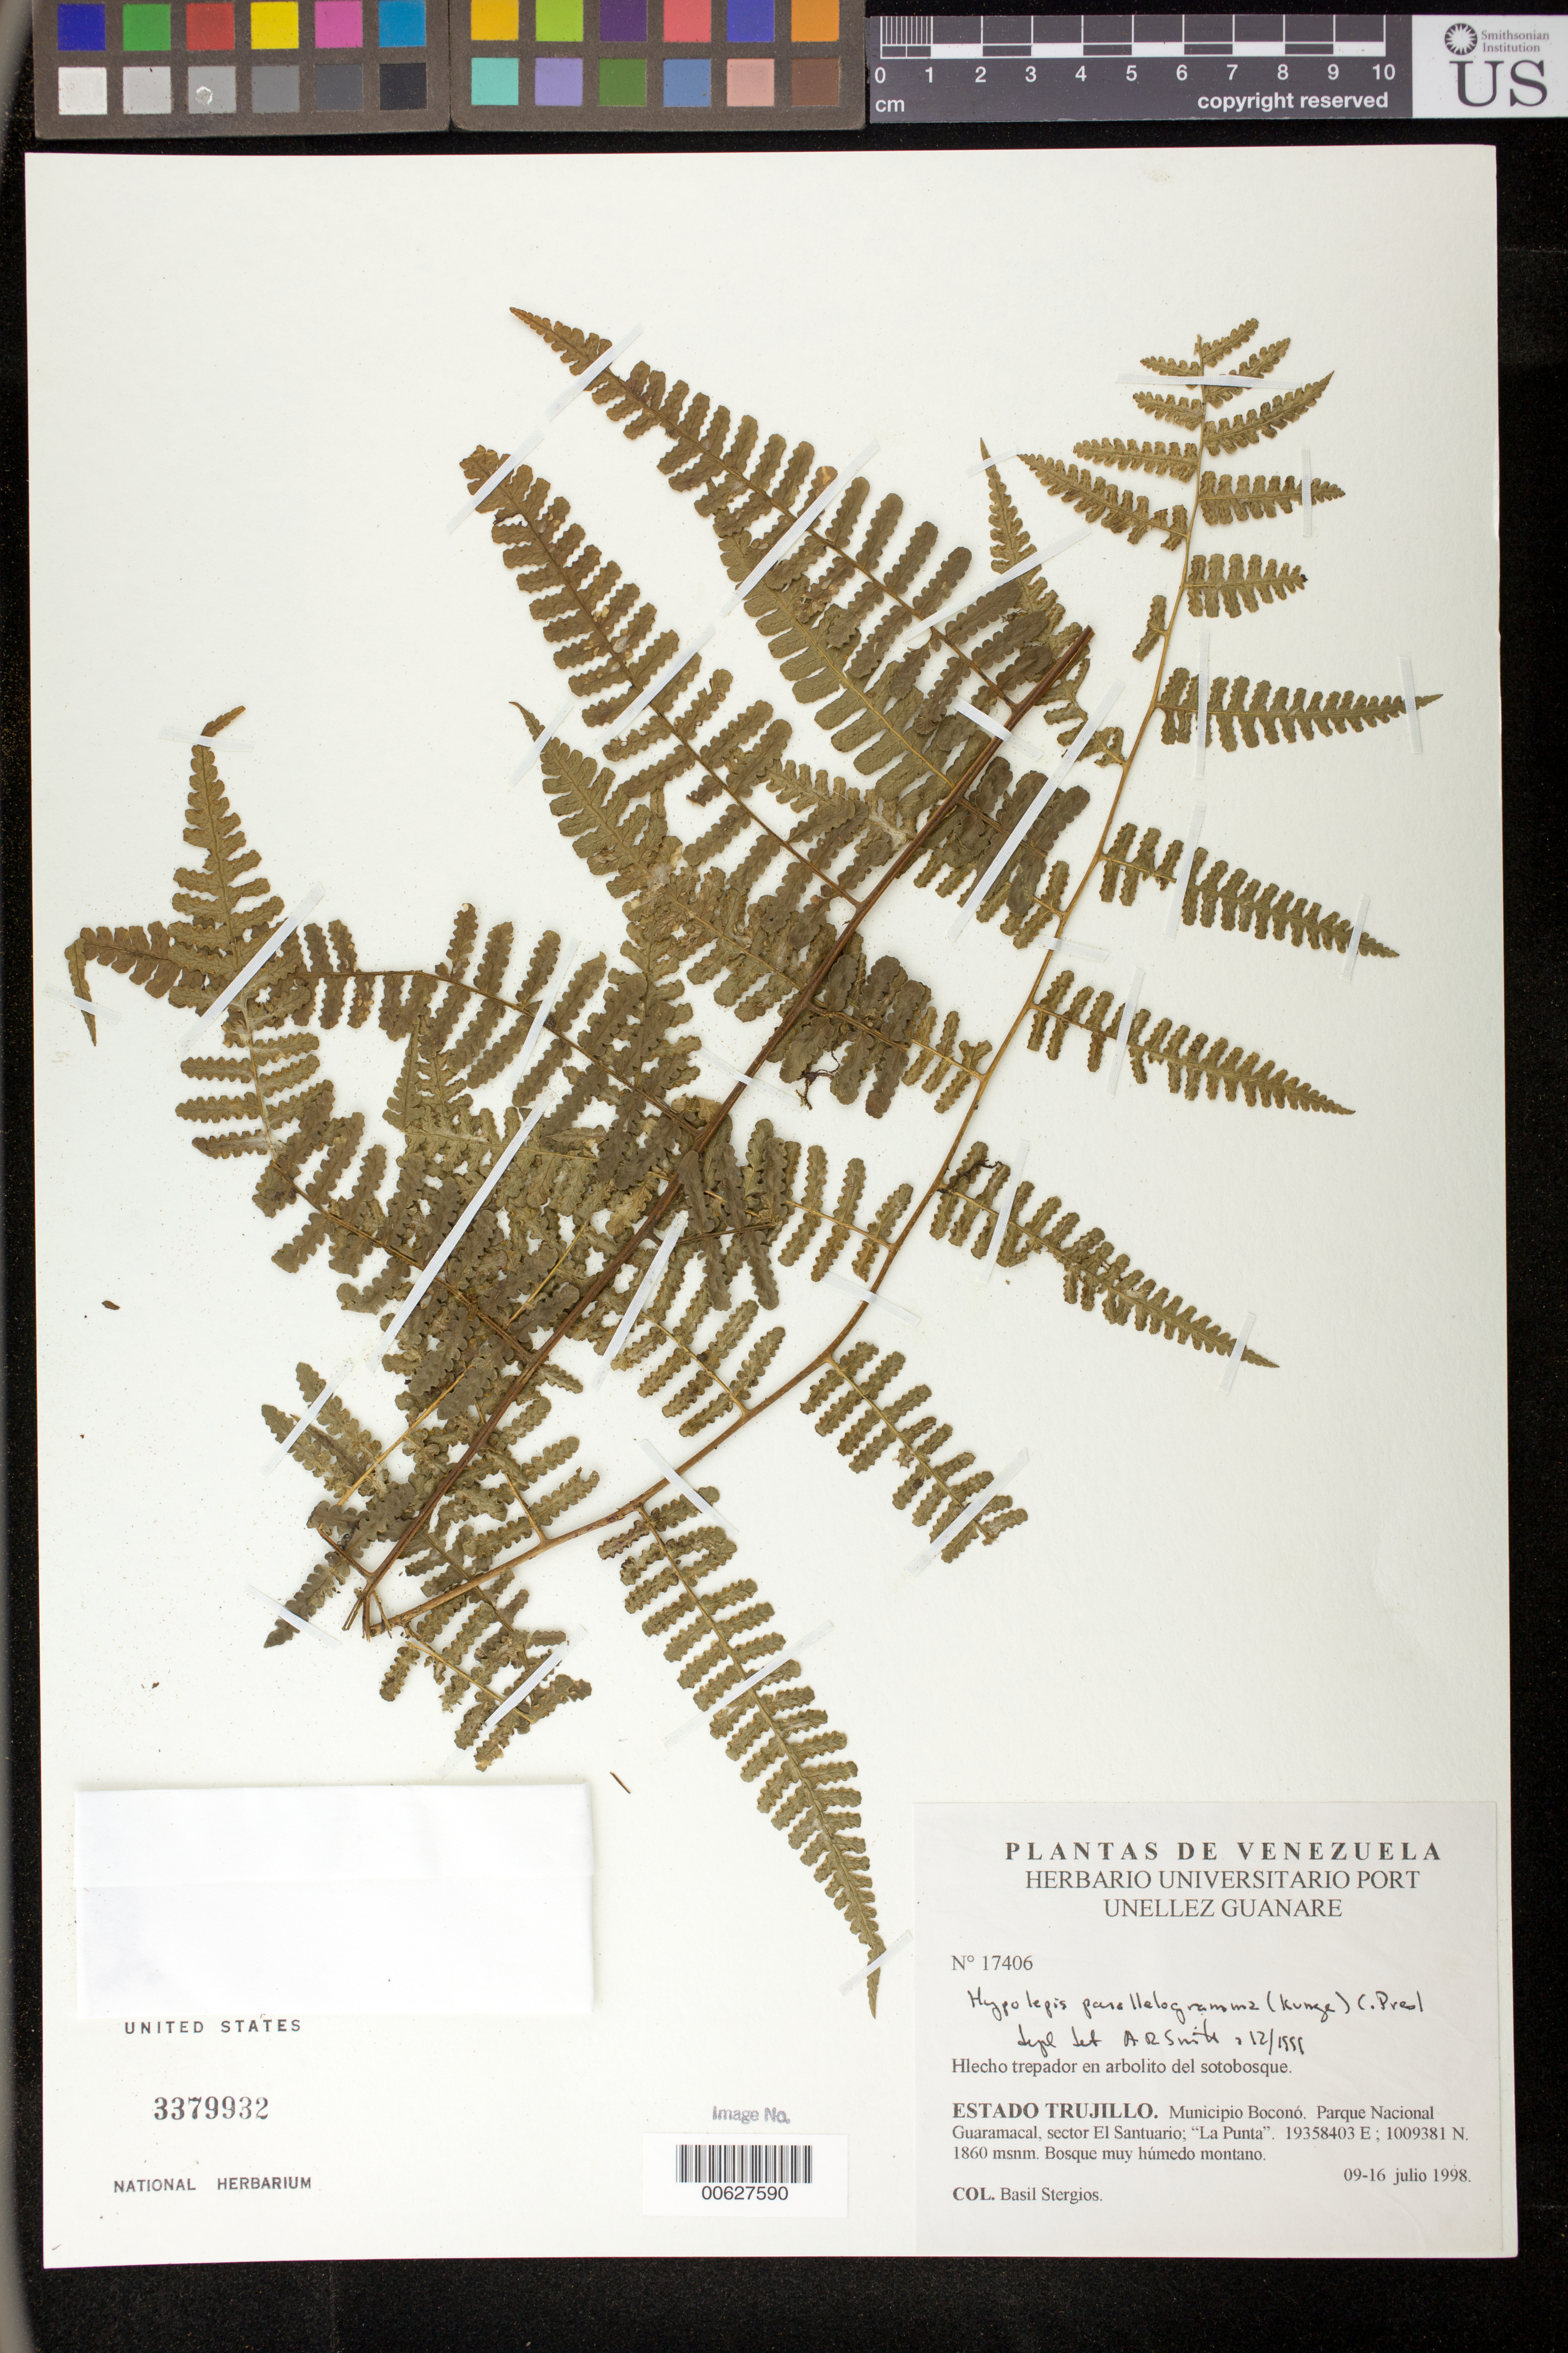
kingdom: Plantae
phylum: Tracheophyta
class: Polypodiopsida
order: Polypodiales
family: Dennstaedtiaceae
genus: Hypolepis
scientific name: Hypolepis parallelogramma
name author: (Kunze) C. Presl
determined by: Smith, Alan R., (UC)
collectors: B. G. Stergios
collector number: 17406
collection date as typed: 09 Jul 1998 to 16 Jul 1998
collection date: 1998-07-09/1998-07-16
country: Venezuela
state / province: Trujillo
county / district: Boconó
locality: Parque Nacional Guaramacal, Sector El Santuario, La Punta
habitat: Bosque muy húmedo montano.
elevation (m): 1860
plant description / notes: PORT, UC, US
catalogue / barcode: US 3379932